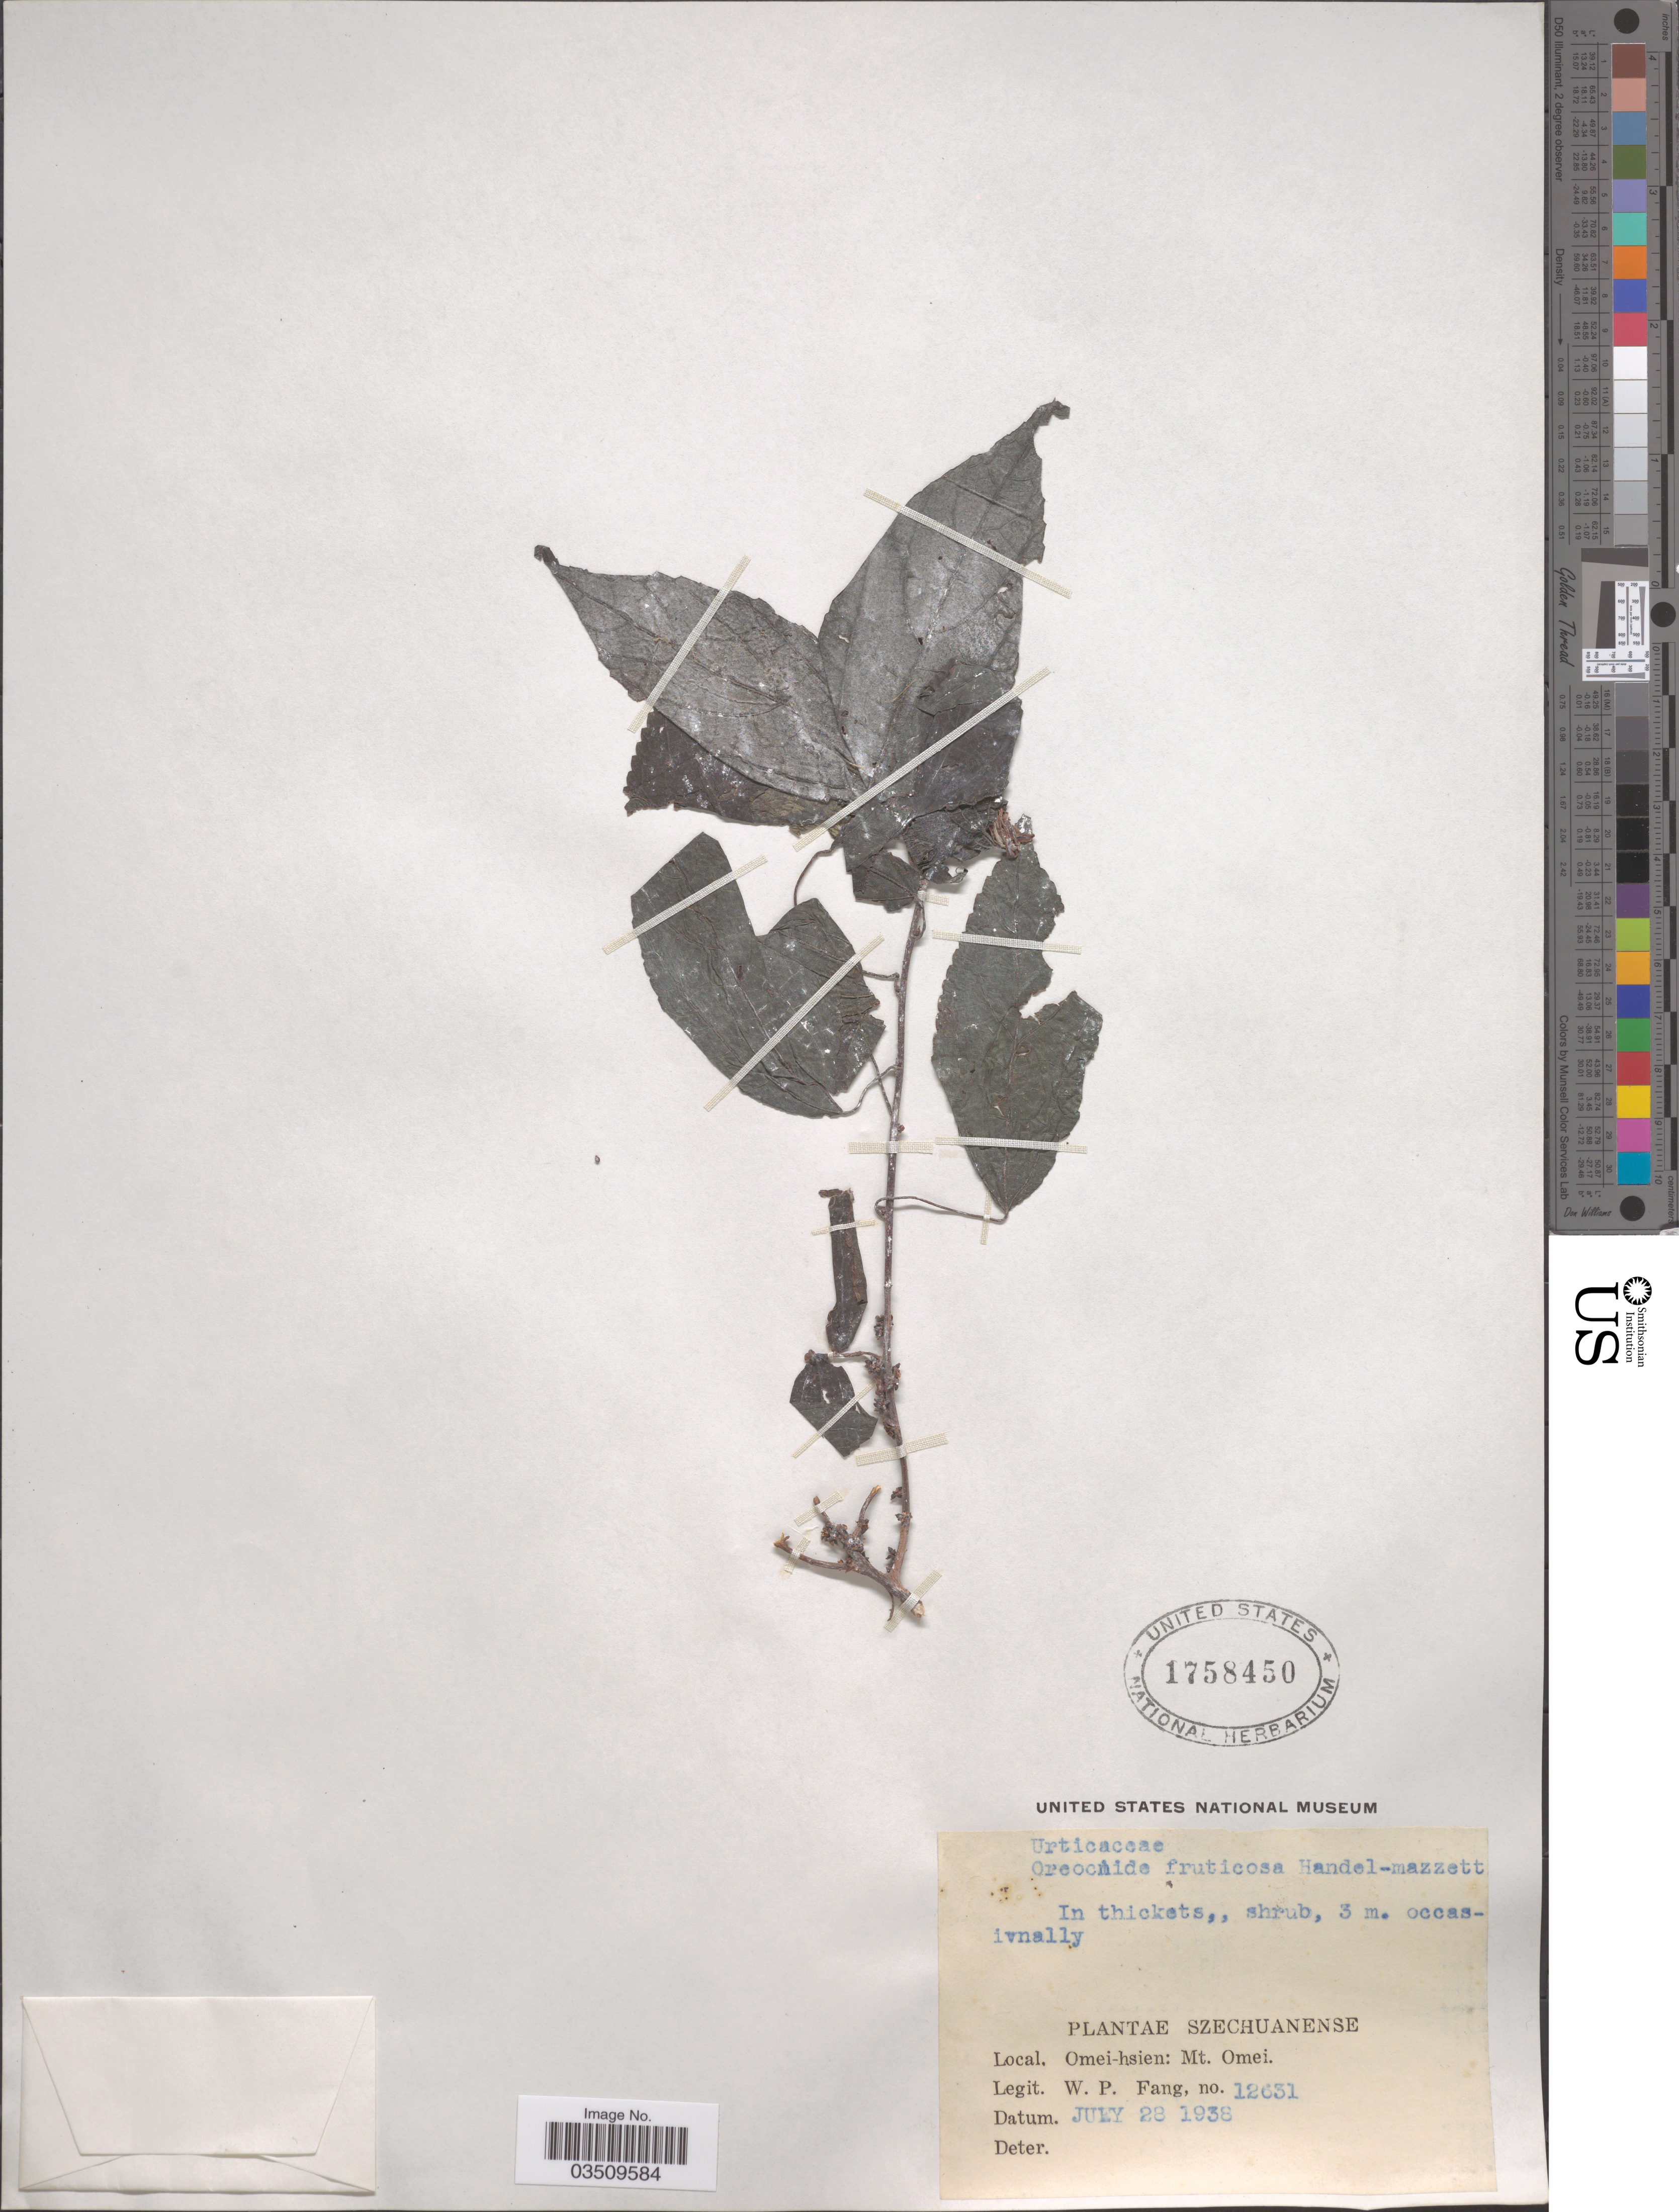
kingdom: Plantae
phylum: Tracheophyta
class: Magnoliopsida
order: Rosales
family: Urticaceae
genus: Oreocnide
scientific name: Oreocnide frutescens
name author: (Thunb.) Miq.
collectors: W. P. Fang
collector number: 12631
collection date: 1938-07-28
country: China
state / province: Sichuan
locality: Szechuanense. Omei-hsien: Mt. Omei.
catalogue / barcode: US 1758450